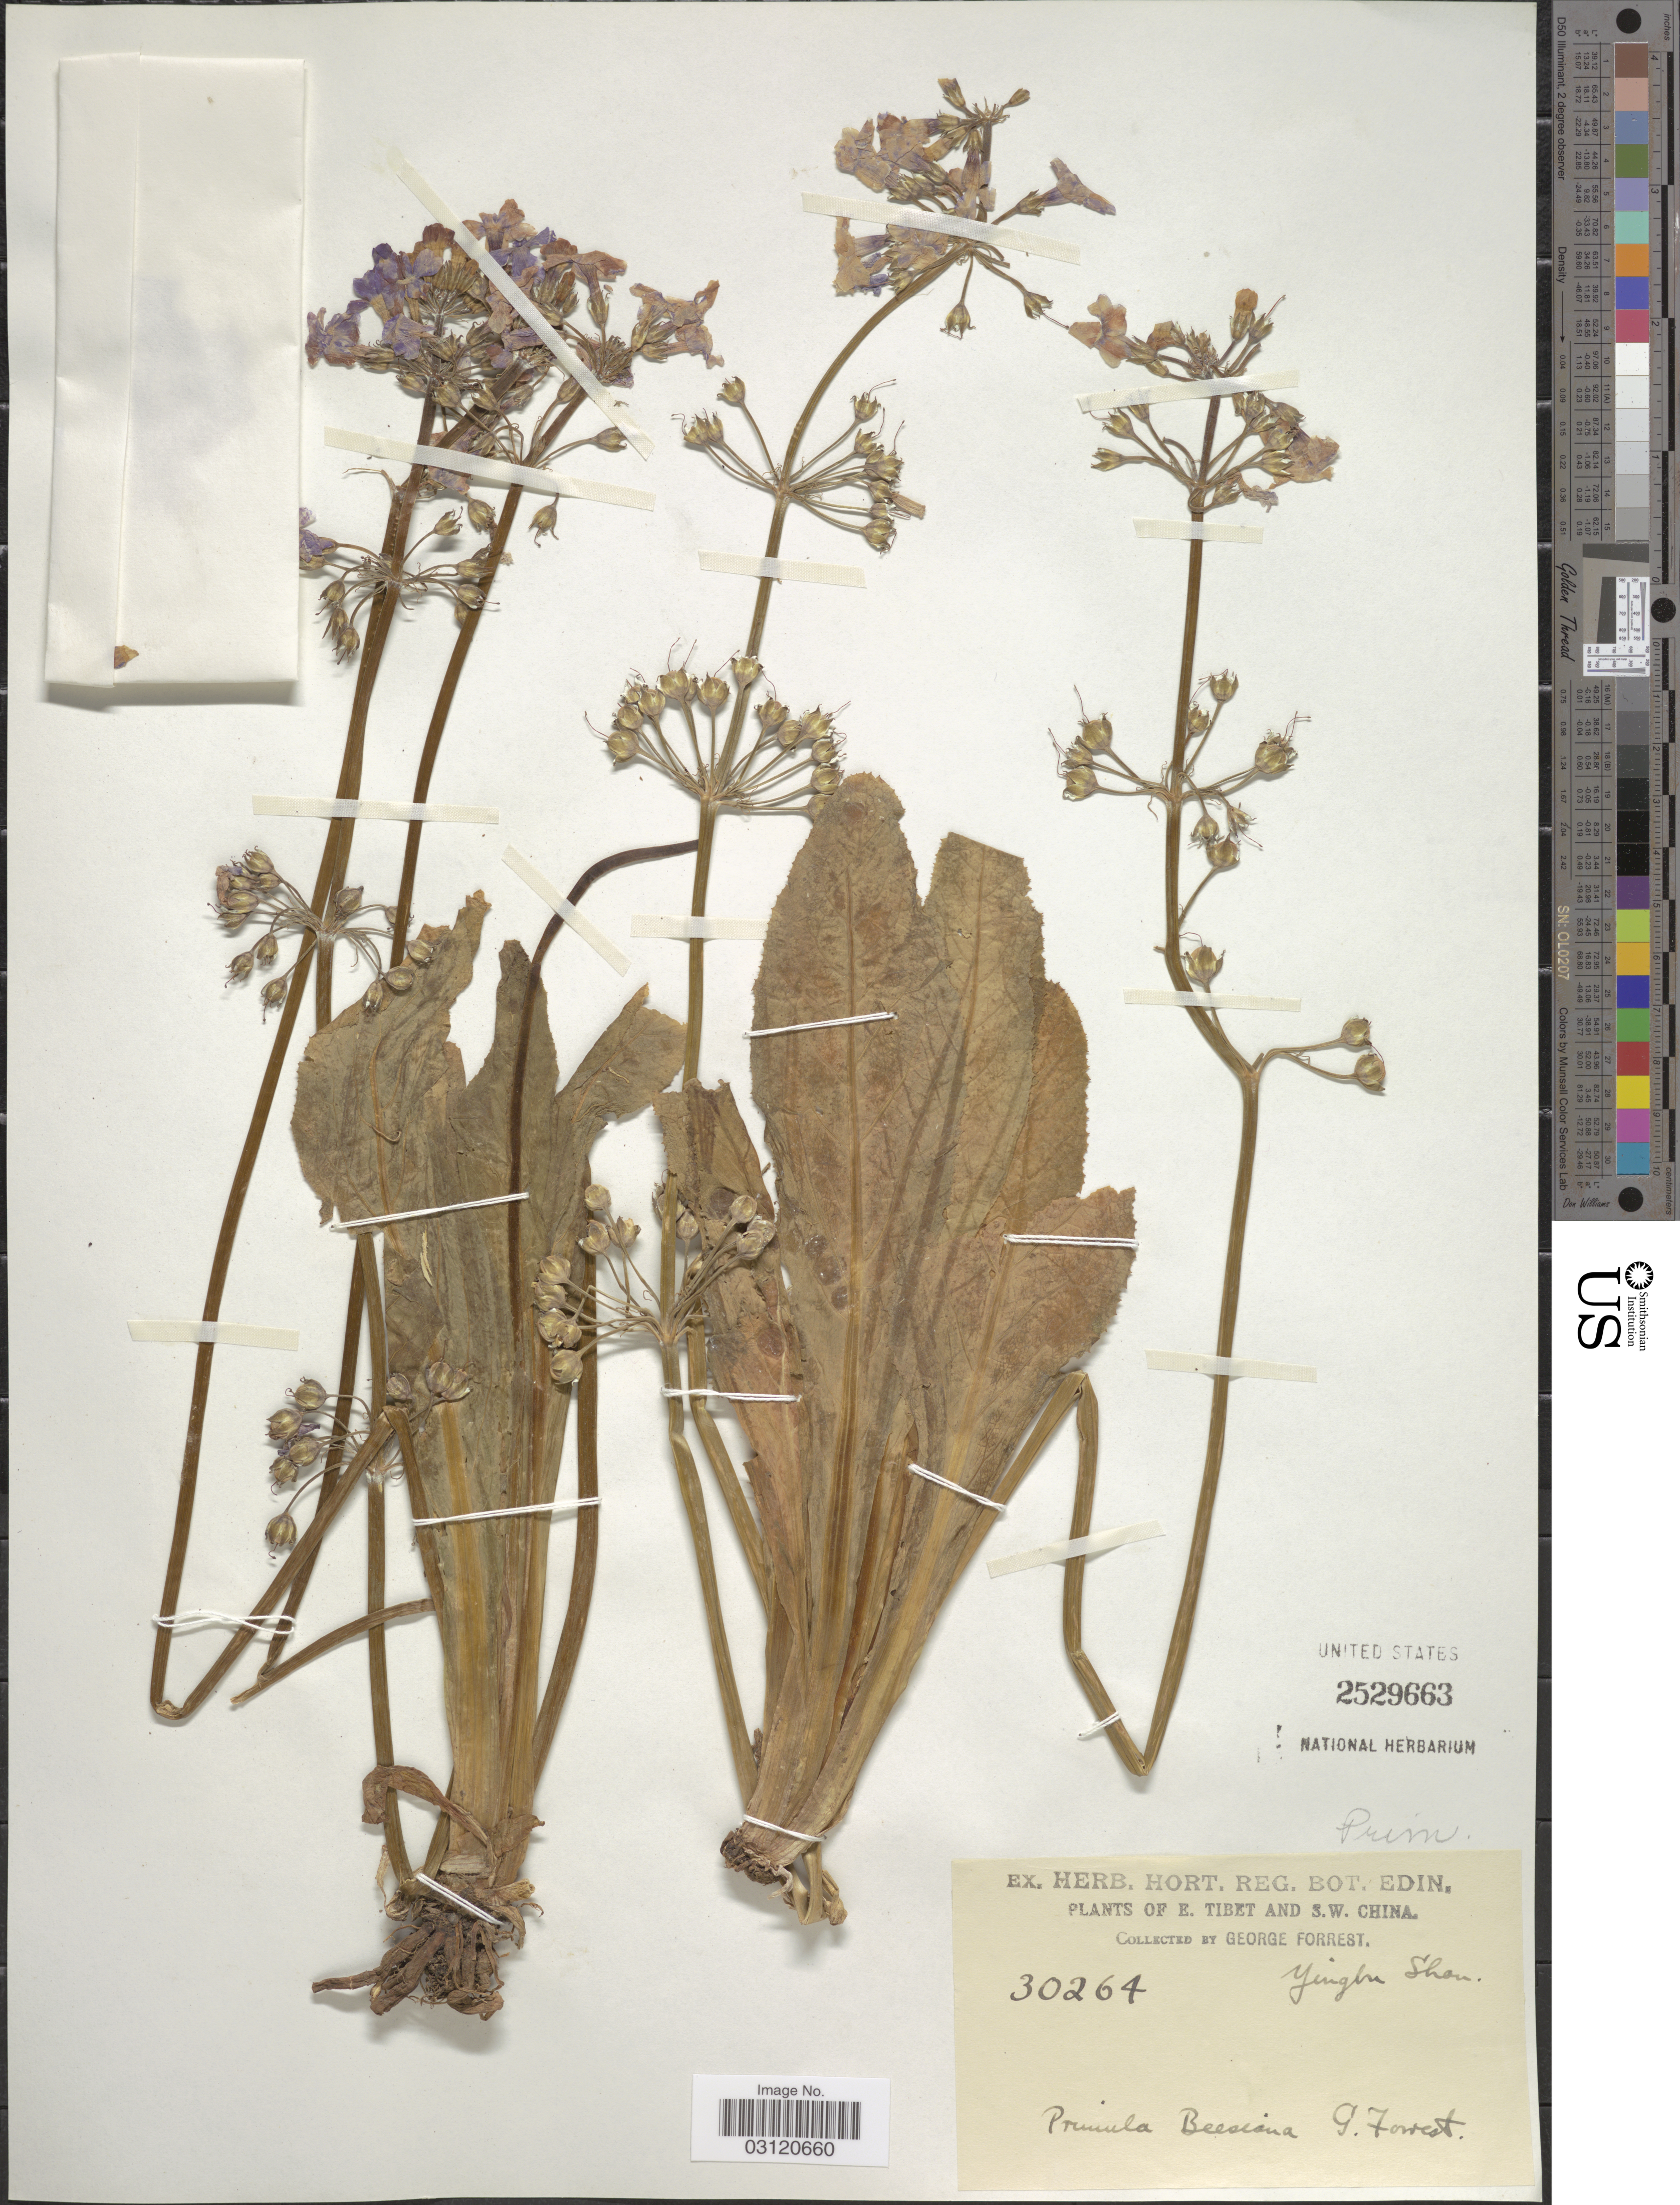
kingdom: Plantae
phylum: Tracheophyta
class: Magnoliopsida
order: Ericales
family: Primulaceae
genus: Primula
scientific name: Primula beesiana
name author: Forrest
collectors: G. Forrest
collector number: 30264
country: China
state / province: Xizang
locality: E. Tibet and S.W. China, Yinghu Shan.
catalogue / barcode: US 2529663